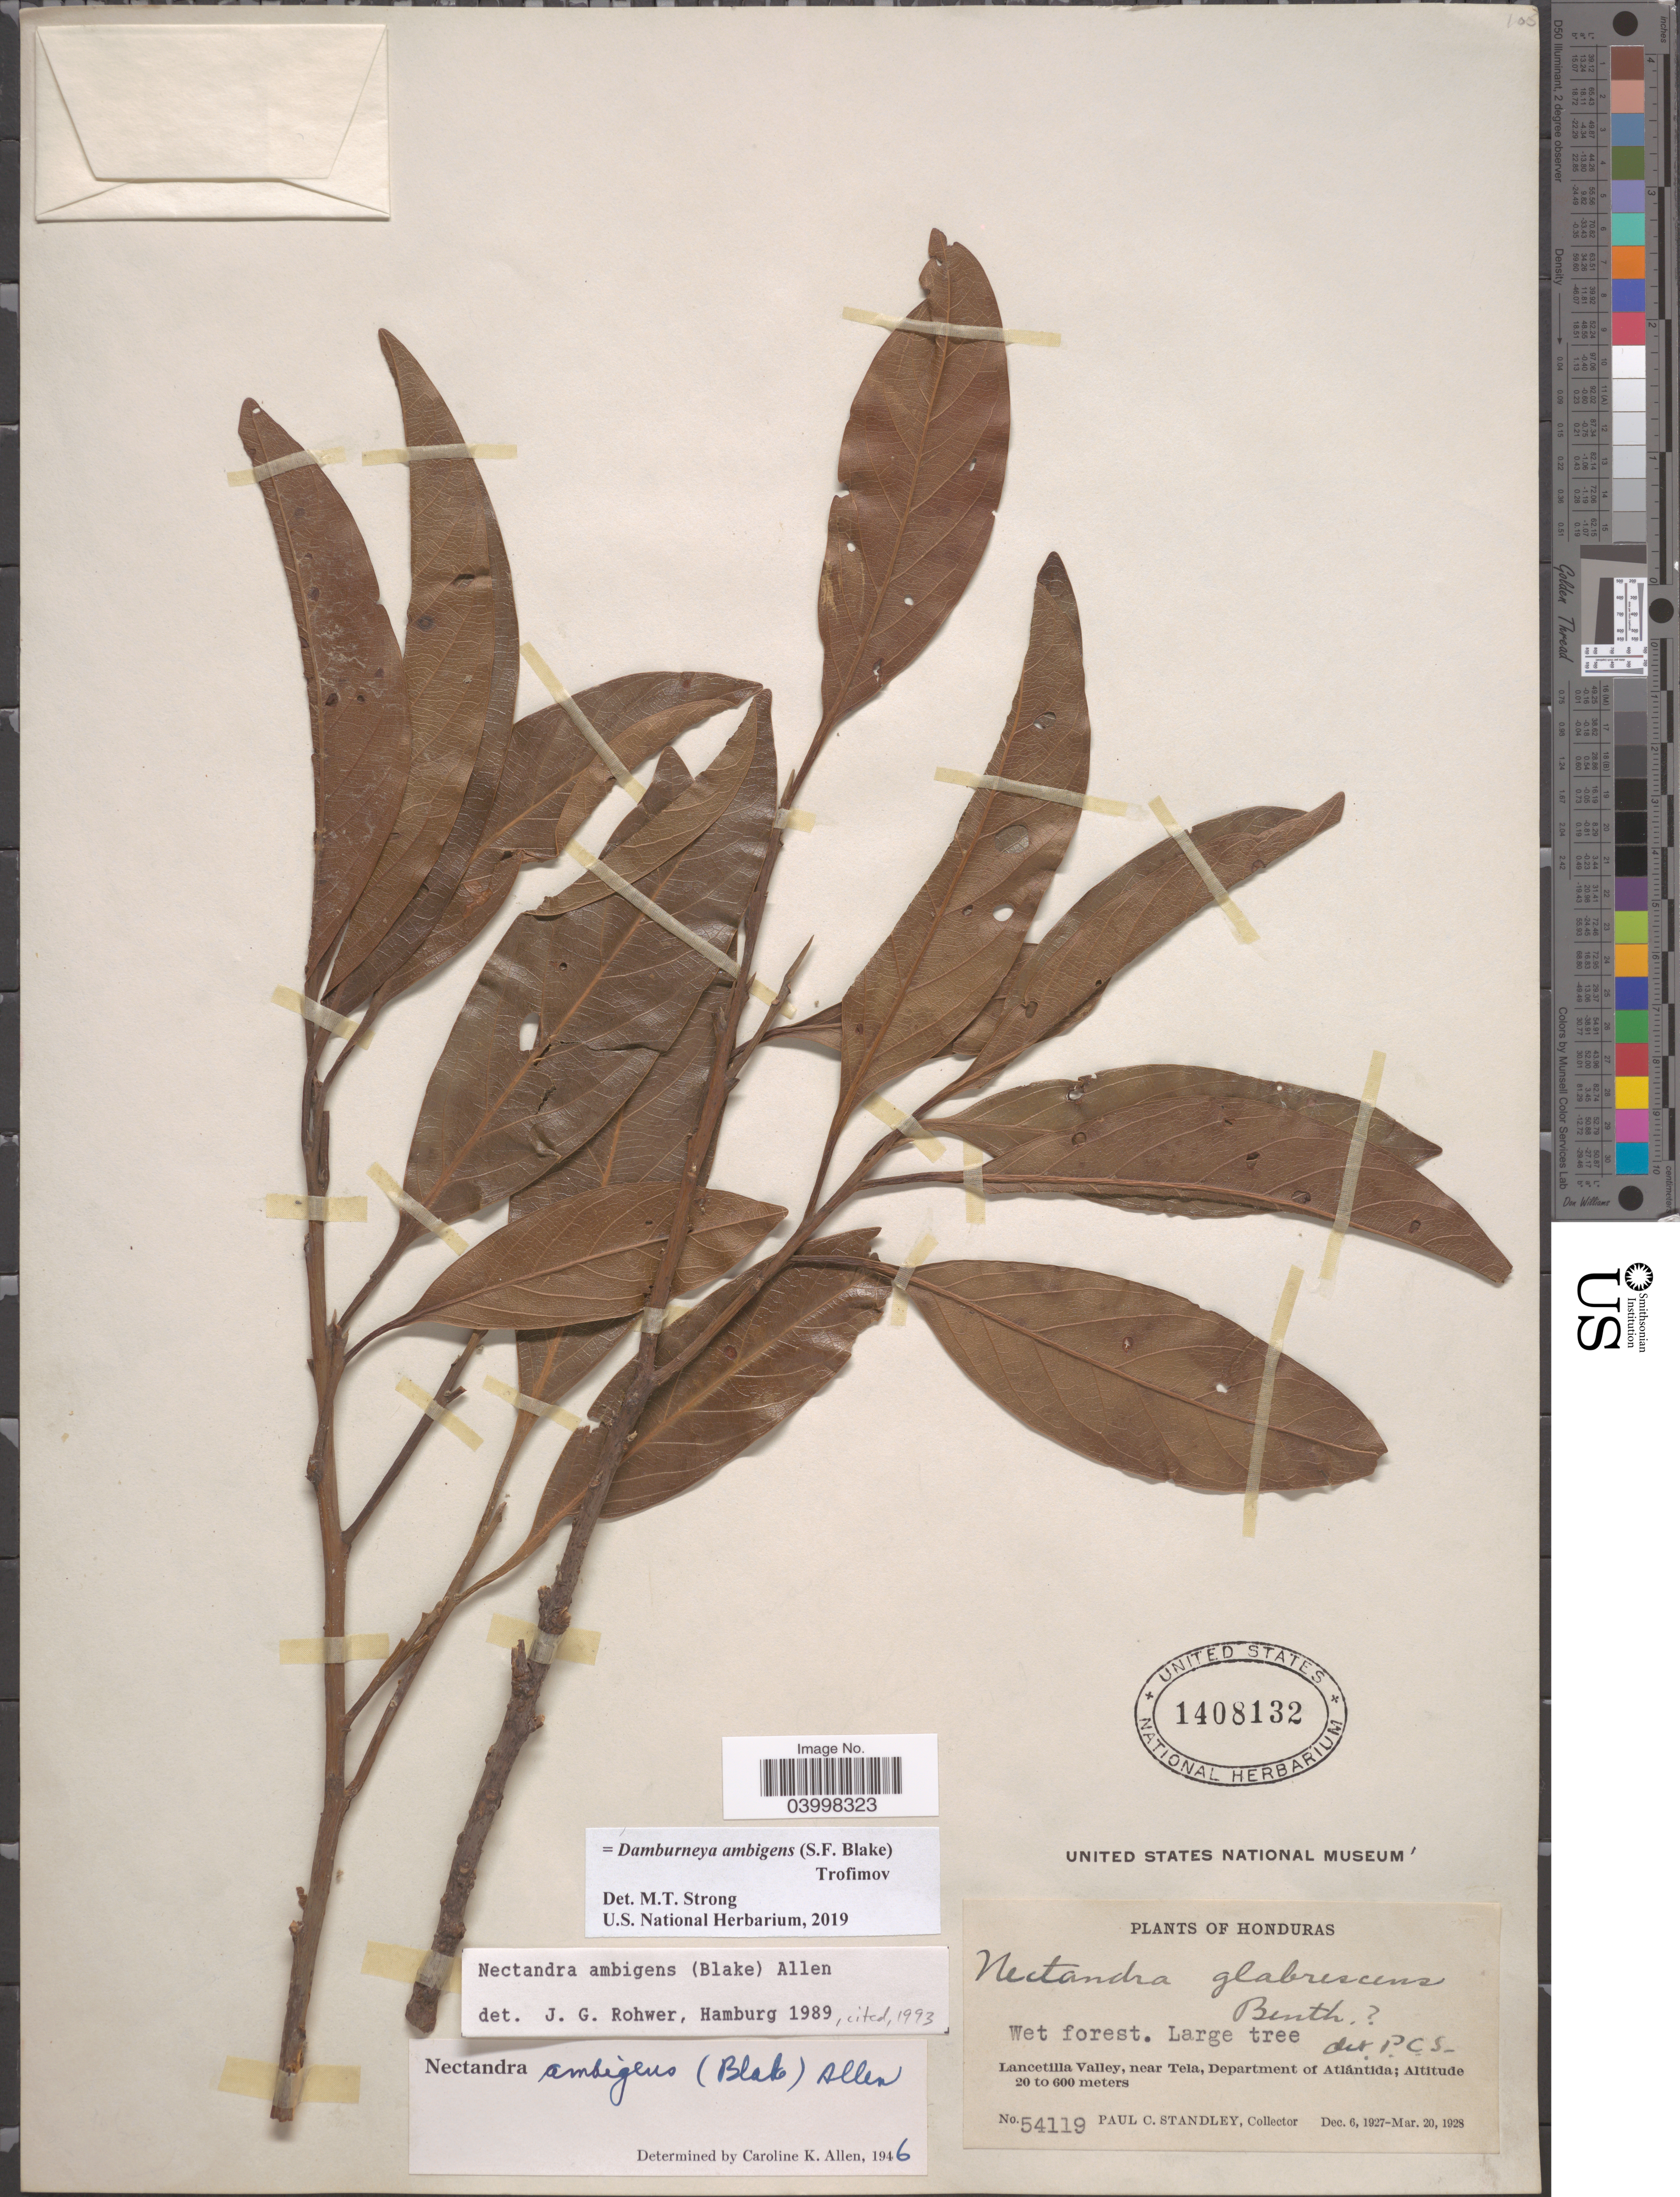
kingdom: Plantae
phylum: Tracheophyta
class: Magnoliopsida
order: Laurales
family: Lauraceae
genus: Damburneya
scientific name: Damburneya ambigens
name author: (S.F. Blake) Trofimov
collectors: P. C. Standley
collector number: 54119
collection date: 1927-12-06/1928-03-20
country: Honduras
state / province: Atlantida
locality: Lancetilla Valley, near Tela, Department of Atlántida.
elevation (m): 20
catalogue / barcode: US 1408132